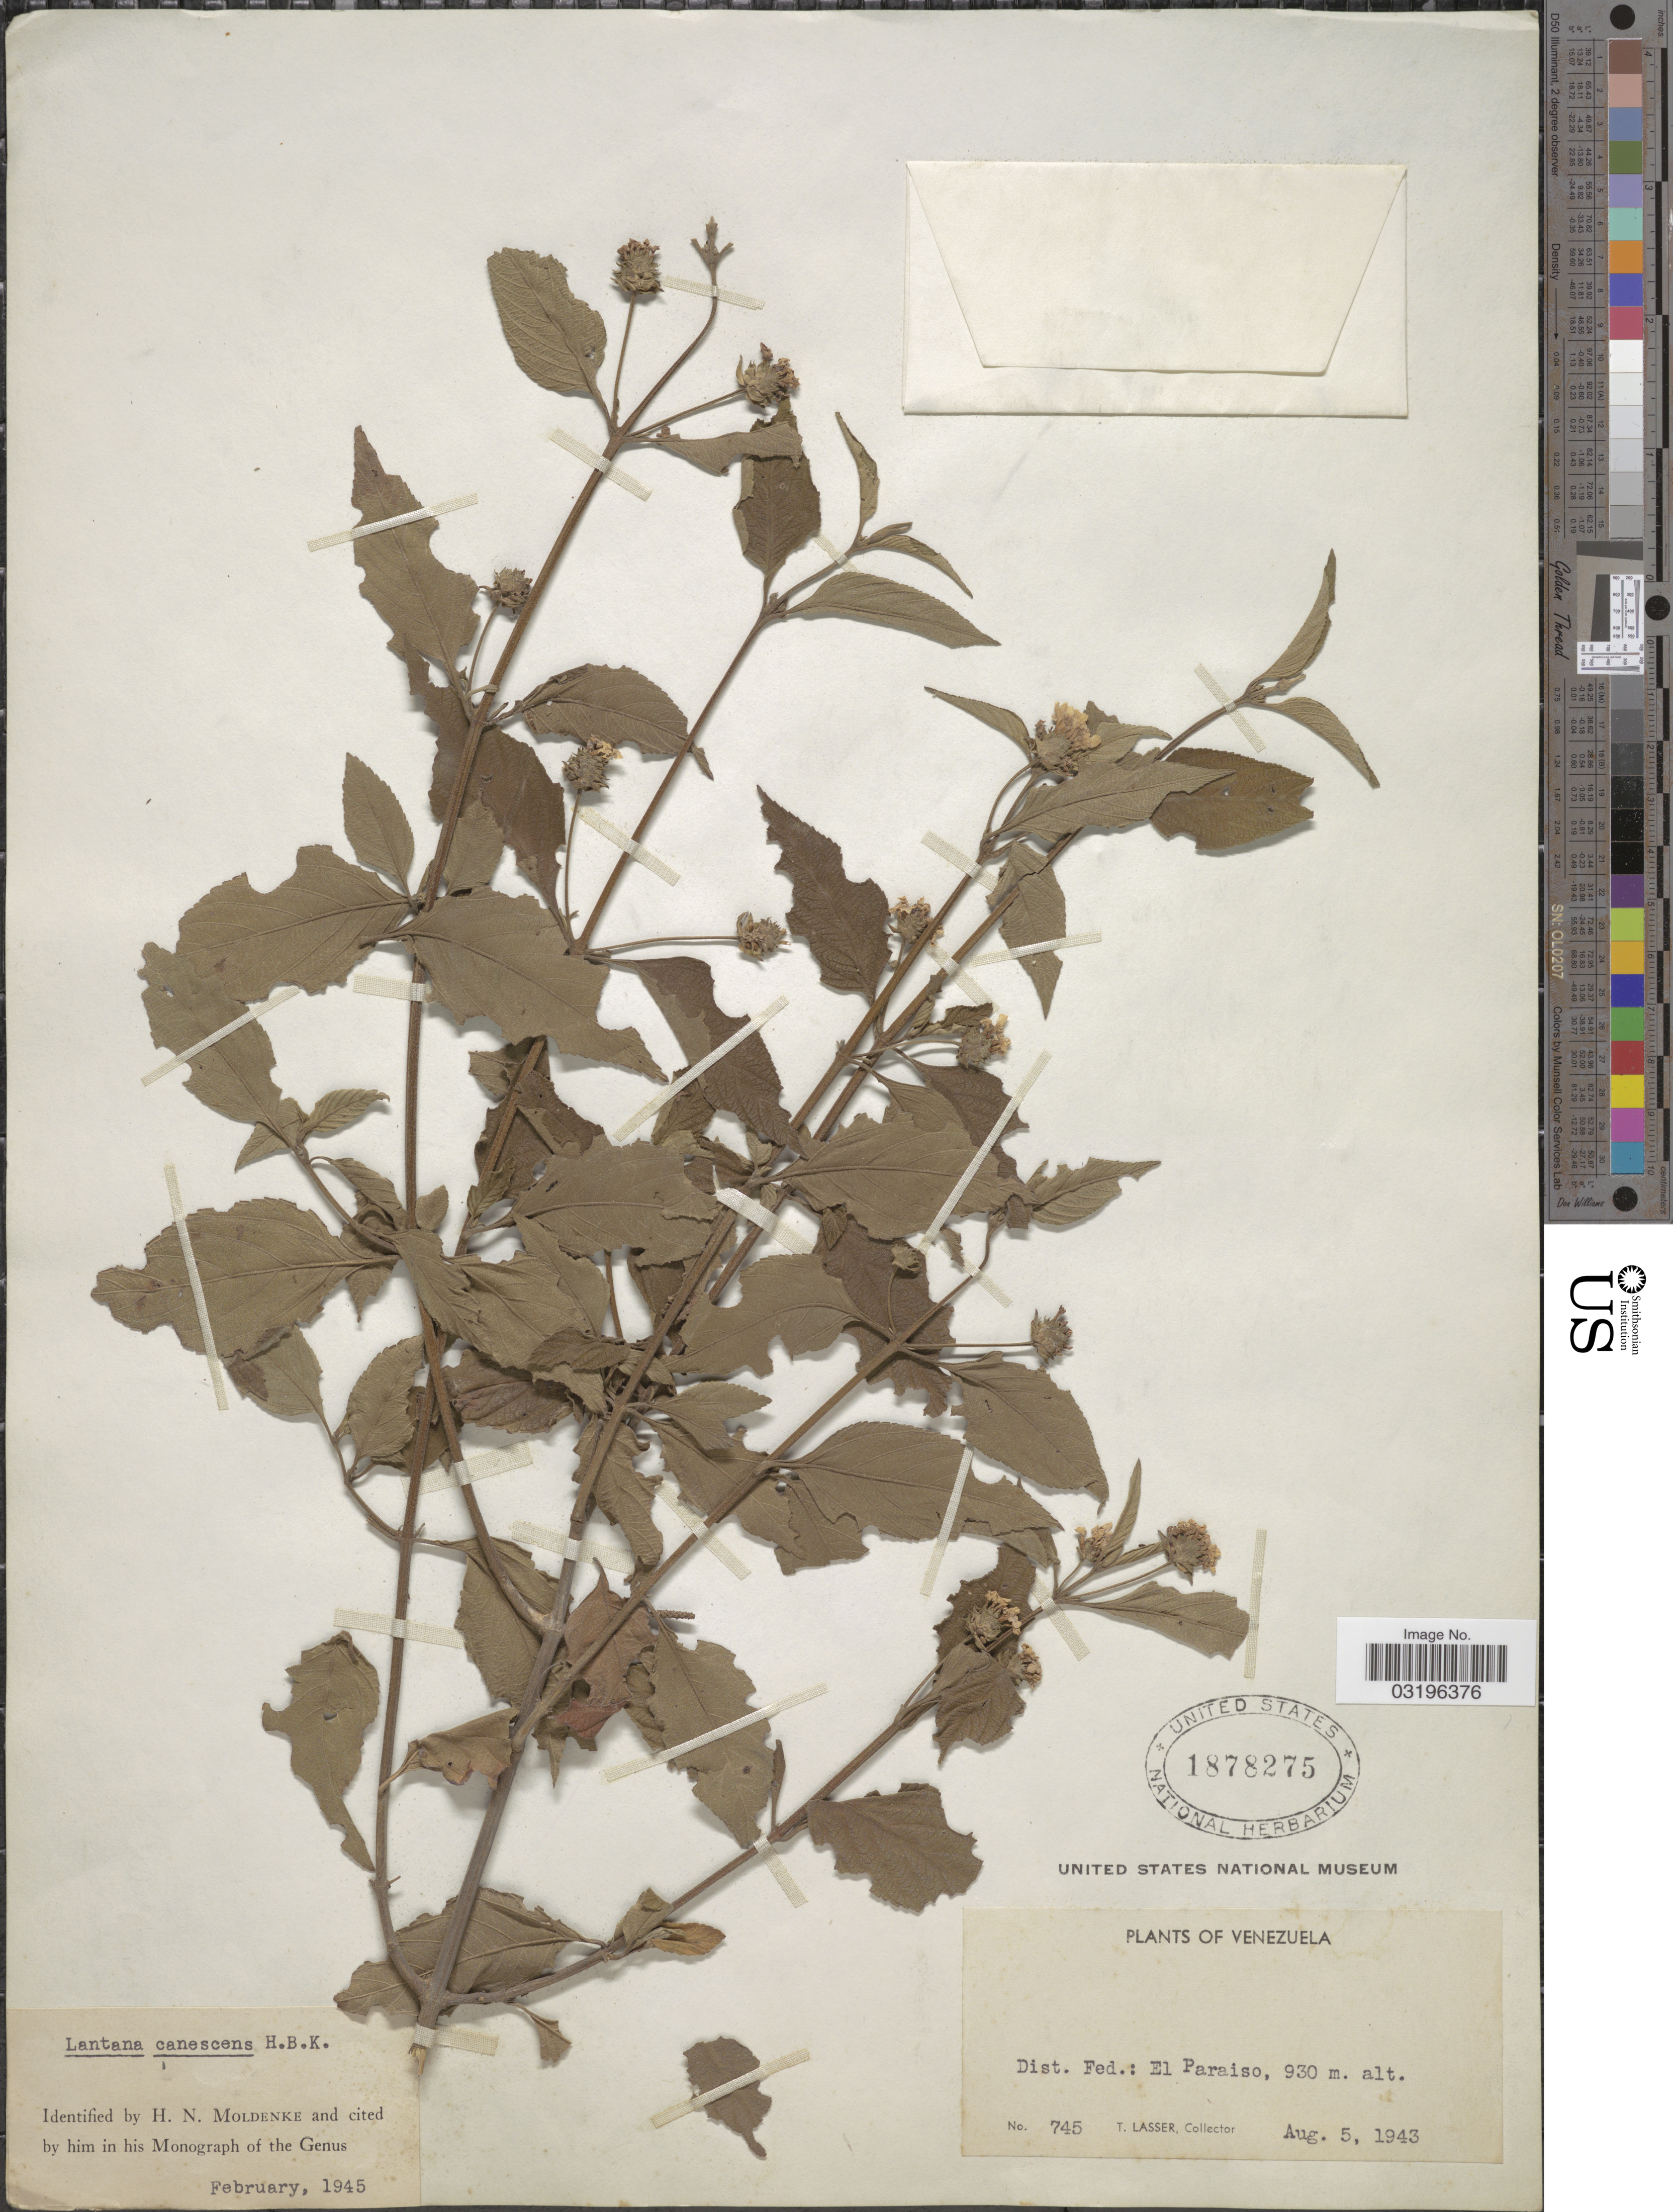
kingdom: Plantae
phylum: Tracheophyta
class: Magnoliopsida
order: Lamiales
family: Verbenaceae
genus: Lantana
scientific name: Lantana canescens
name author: Kunth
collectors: T. Lasser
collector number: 745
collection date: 1943-08-05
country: Venezuela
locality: Dist. Fed: El Paraiso.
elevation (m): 930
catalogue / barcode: US 1878275